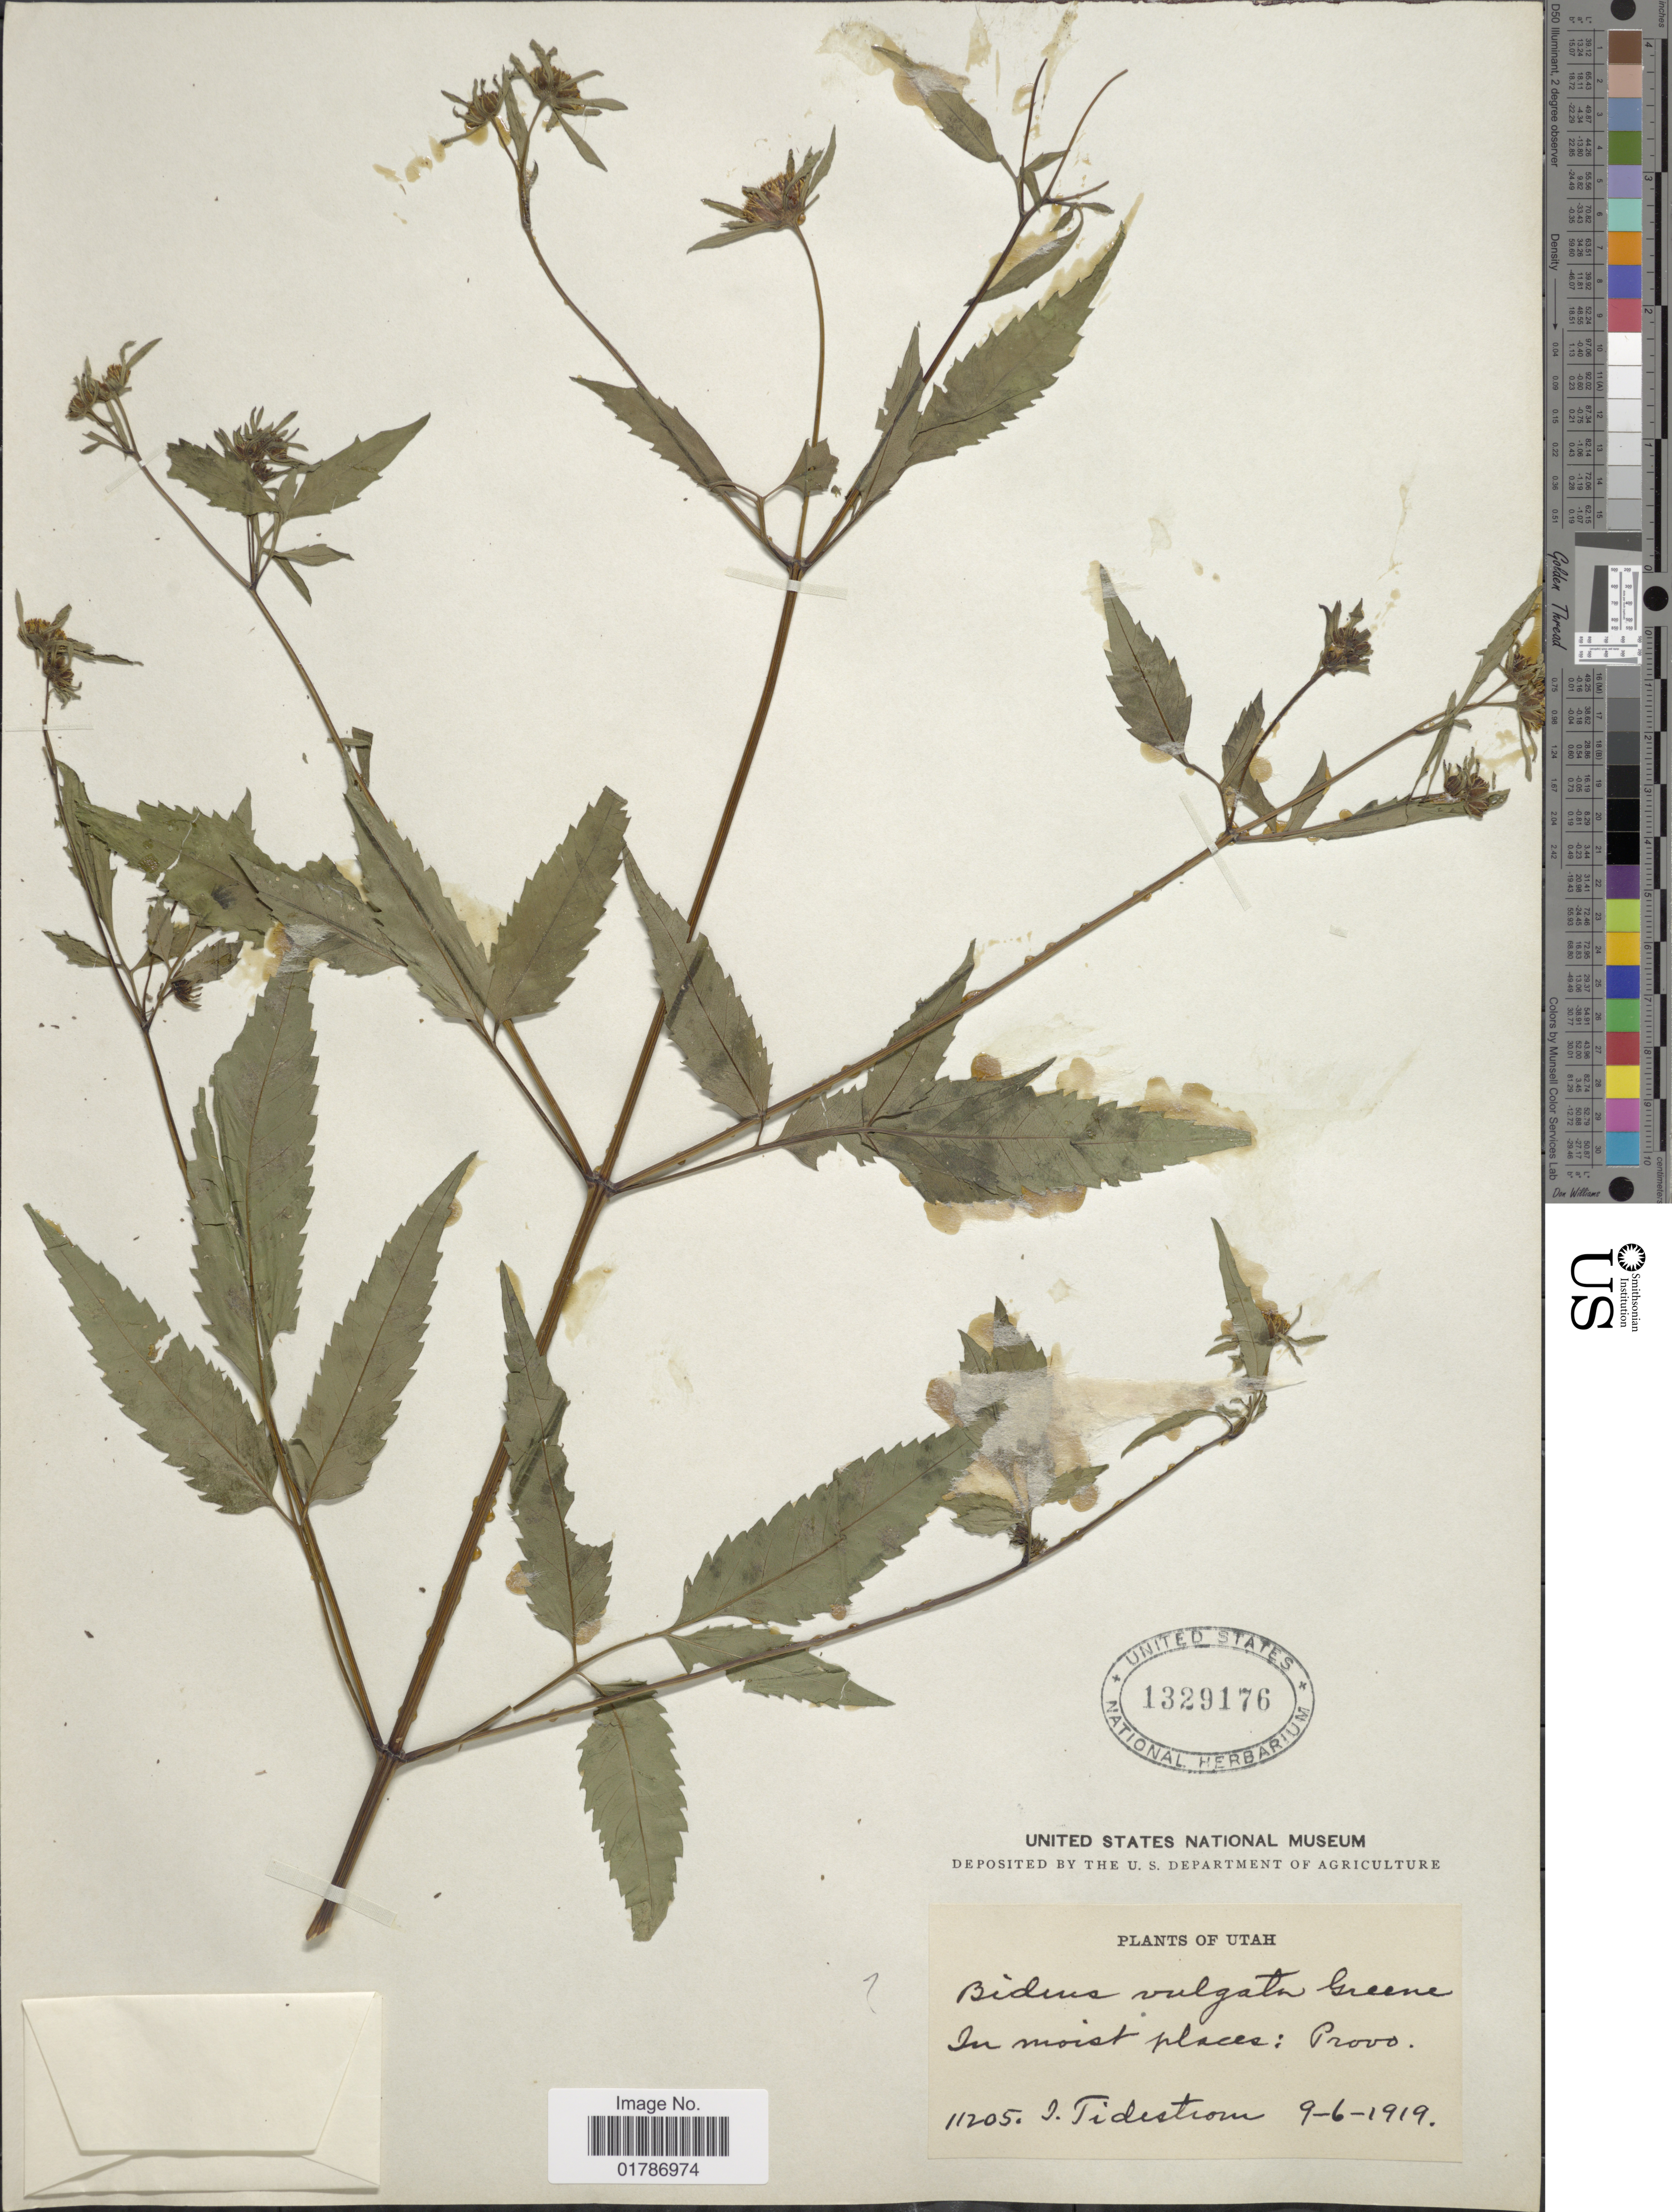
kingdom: Plantae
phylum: Tracheophyta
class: Magnoliopsida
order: Asterales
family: Asteraceae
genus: Bidens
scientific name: Bidens vulgata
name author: Greene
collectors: I. F. Tidestrom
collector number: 11205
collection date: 1919-09-06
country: United States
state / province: Utah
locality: In moist places, Provo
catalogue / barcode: US 1329176